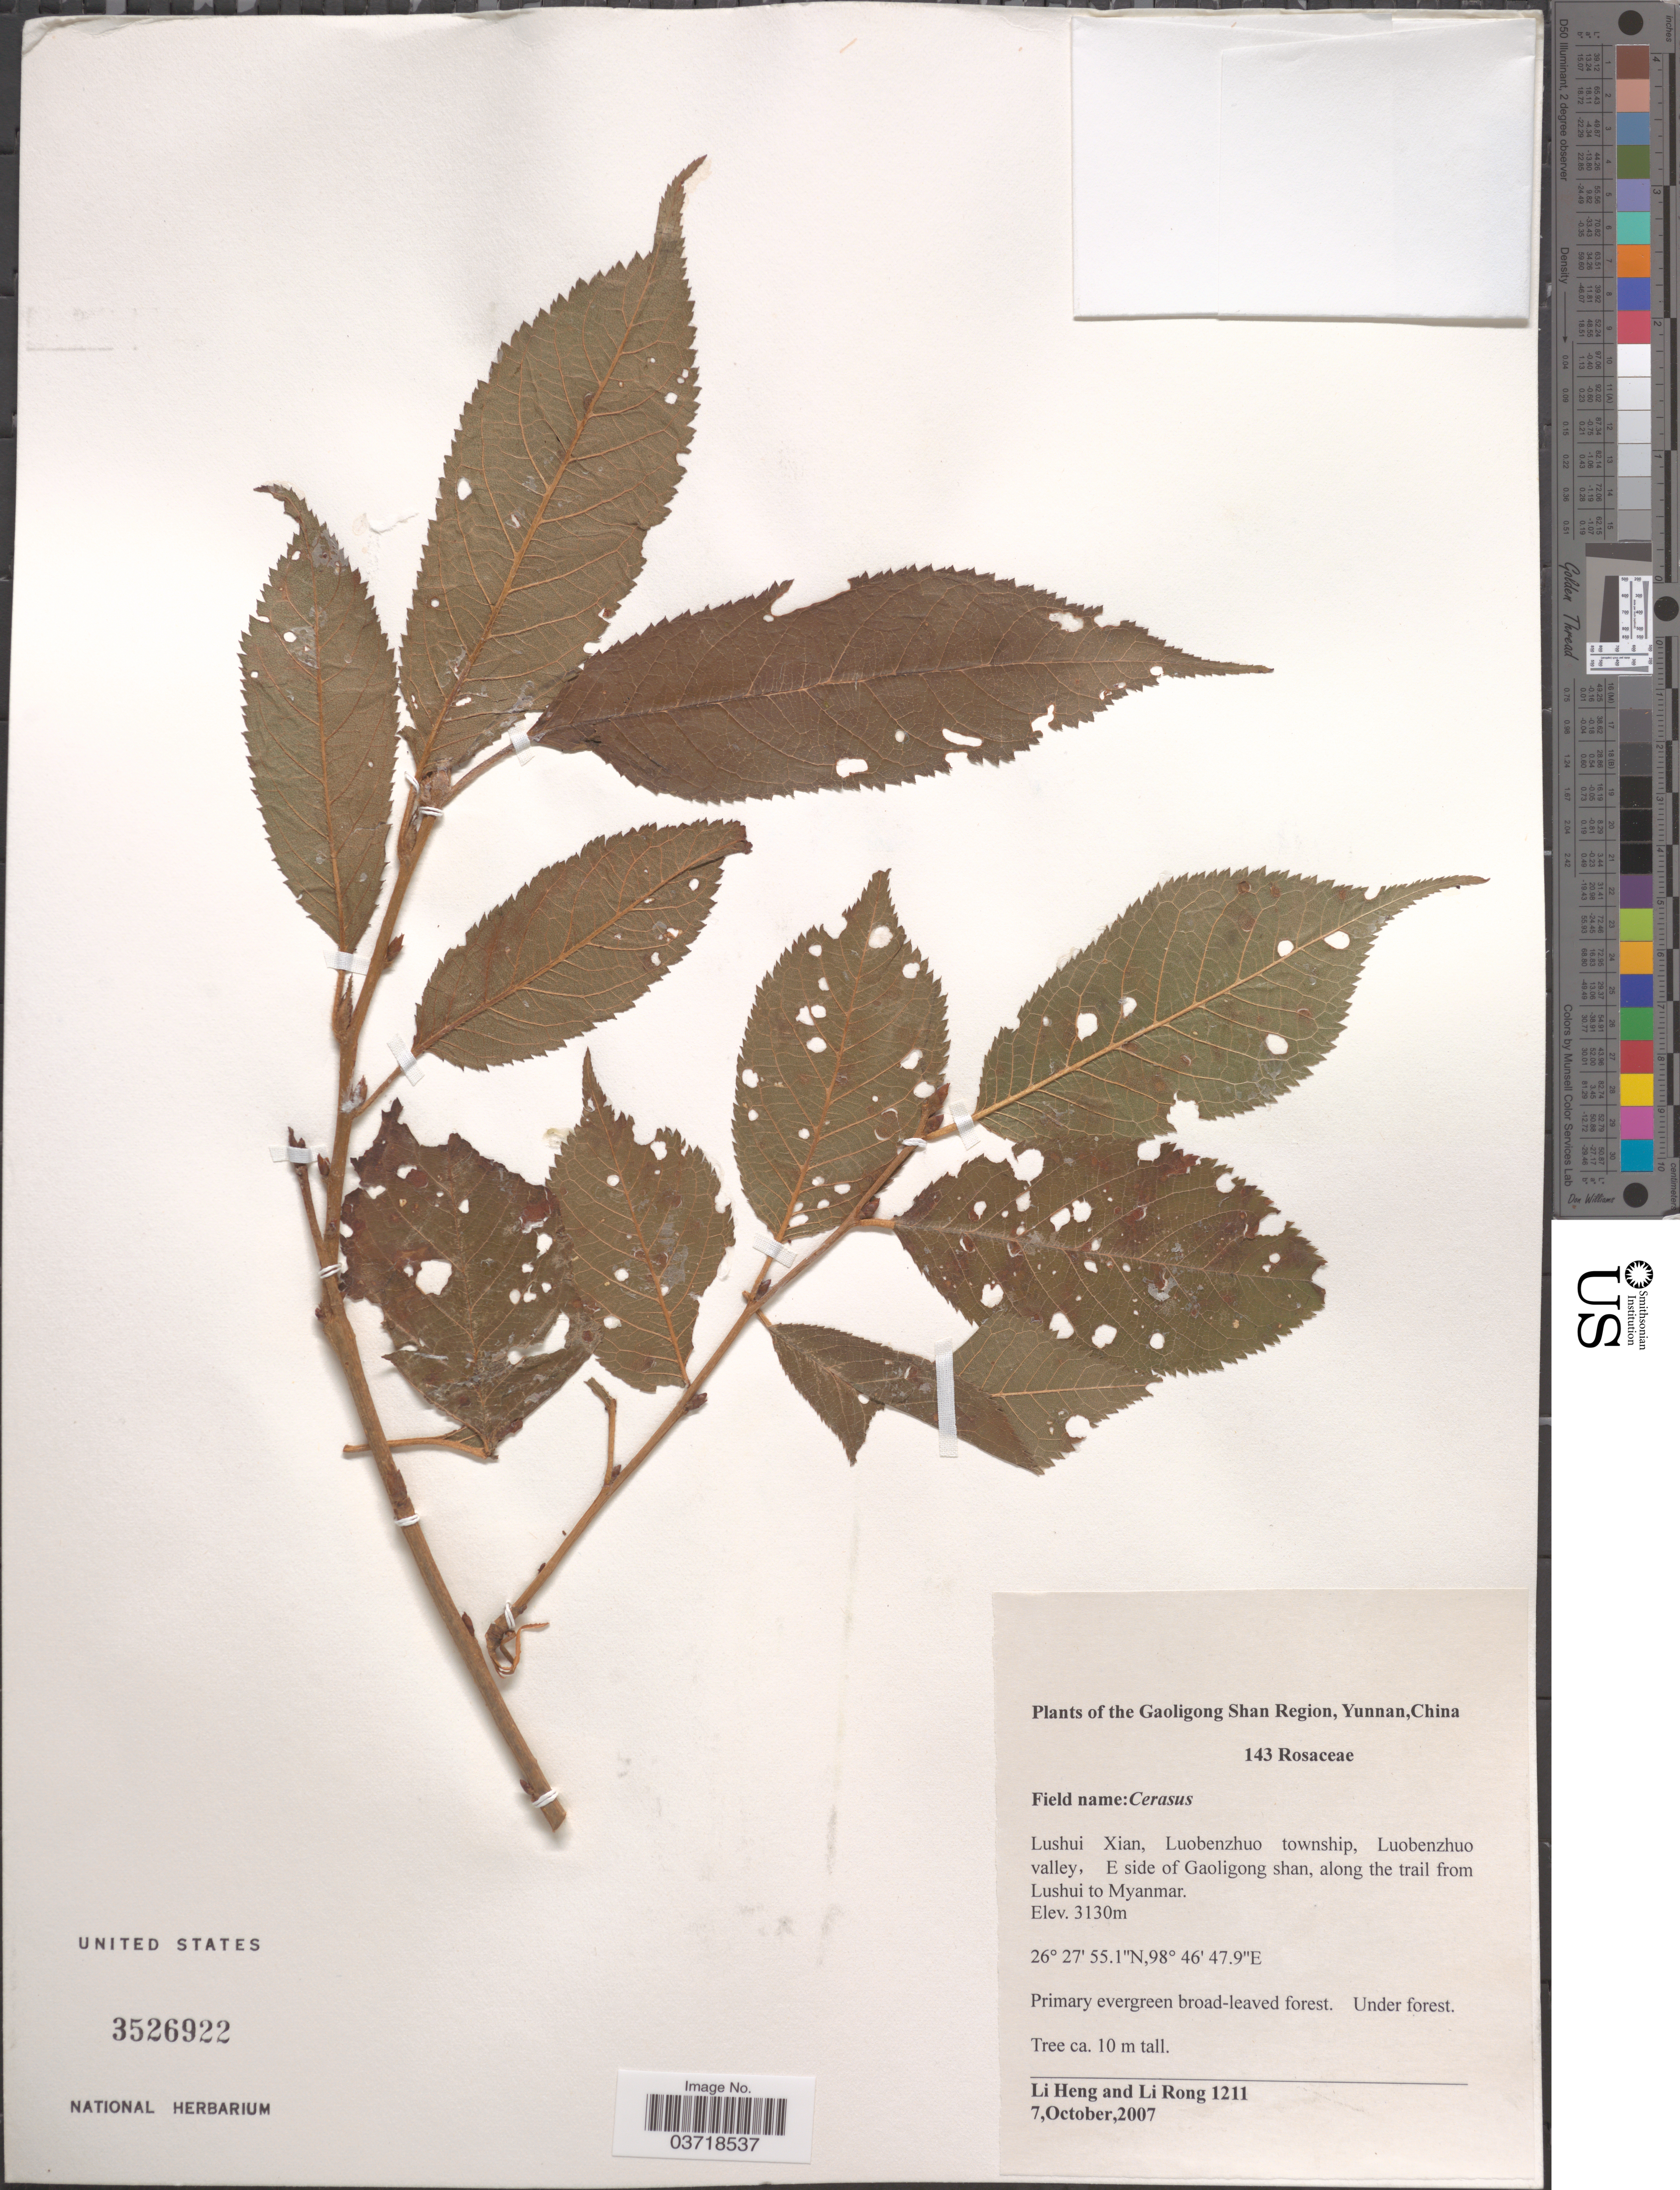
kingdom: Plantae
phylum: Tracheophyta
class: Magnoliopsida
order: Rosales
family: Rosaceae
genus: Prunus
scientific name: Prunus sp.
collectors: L. Heng & R. Li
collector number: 1211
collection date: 2007-10-07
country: China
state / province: Yunnan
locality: Gaoligong Shan Region. Lushui Xian, Luobenzhuo township, Luobenzhuo valley, E side of Gaoligong shan, along the trail from Lushui to Myanmar.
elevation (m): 3130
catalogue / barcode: US 3526922